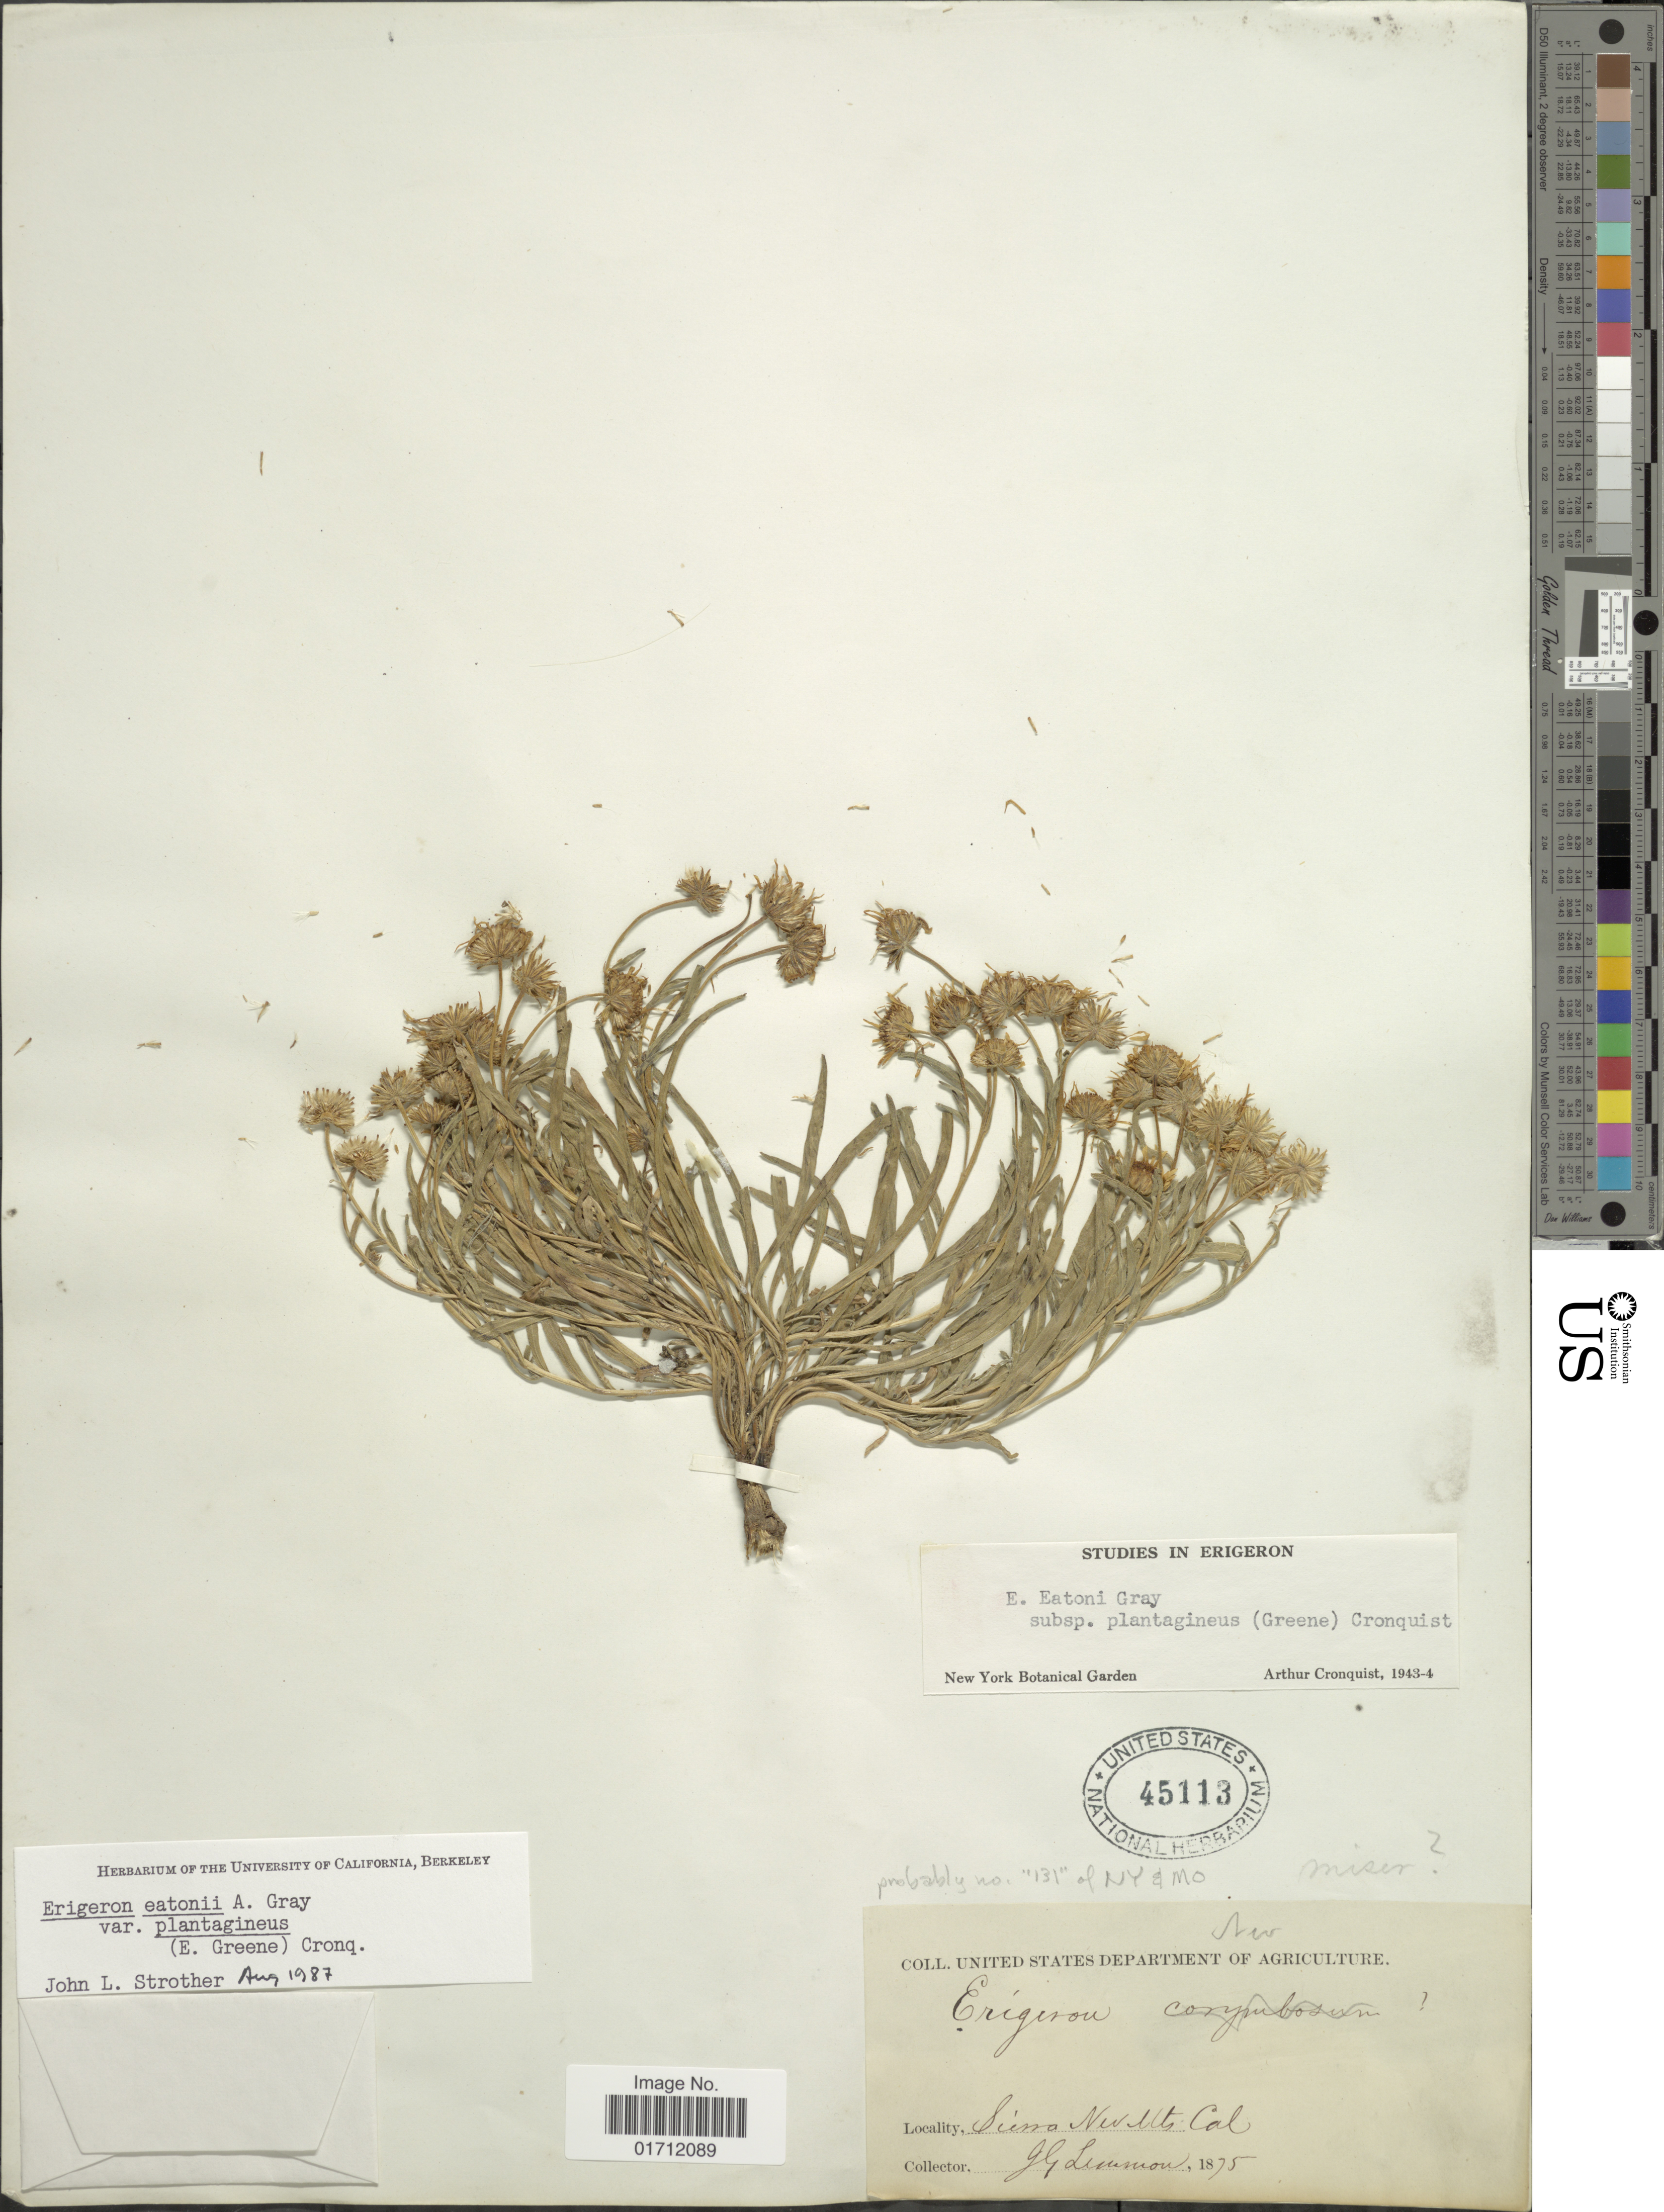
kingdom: Plantae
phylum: Tracheophyta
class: Magnoliopsida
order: Asterales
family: Asteraceae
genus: Erigeron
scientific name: Erigeron eatonii var. plantagineus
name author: (Greene) Cronq.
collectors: J. Lemmon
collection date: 1875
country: United States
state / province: California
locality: Sierra Nev. Mts.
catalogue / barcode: US 45113